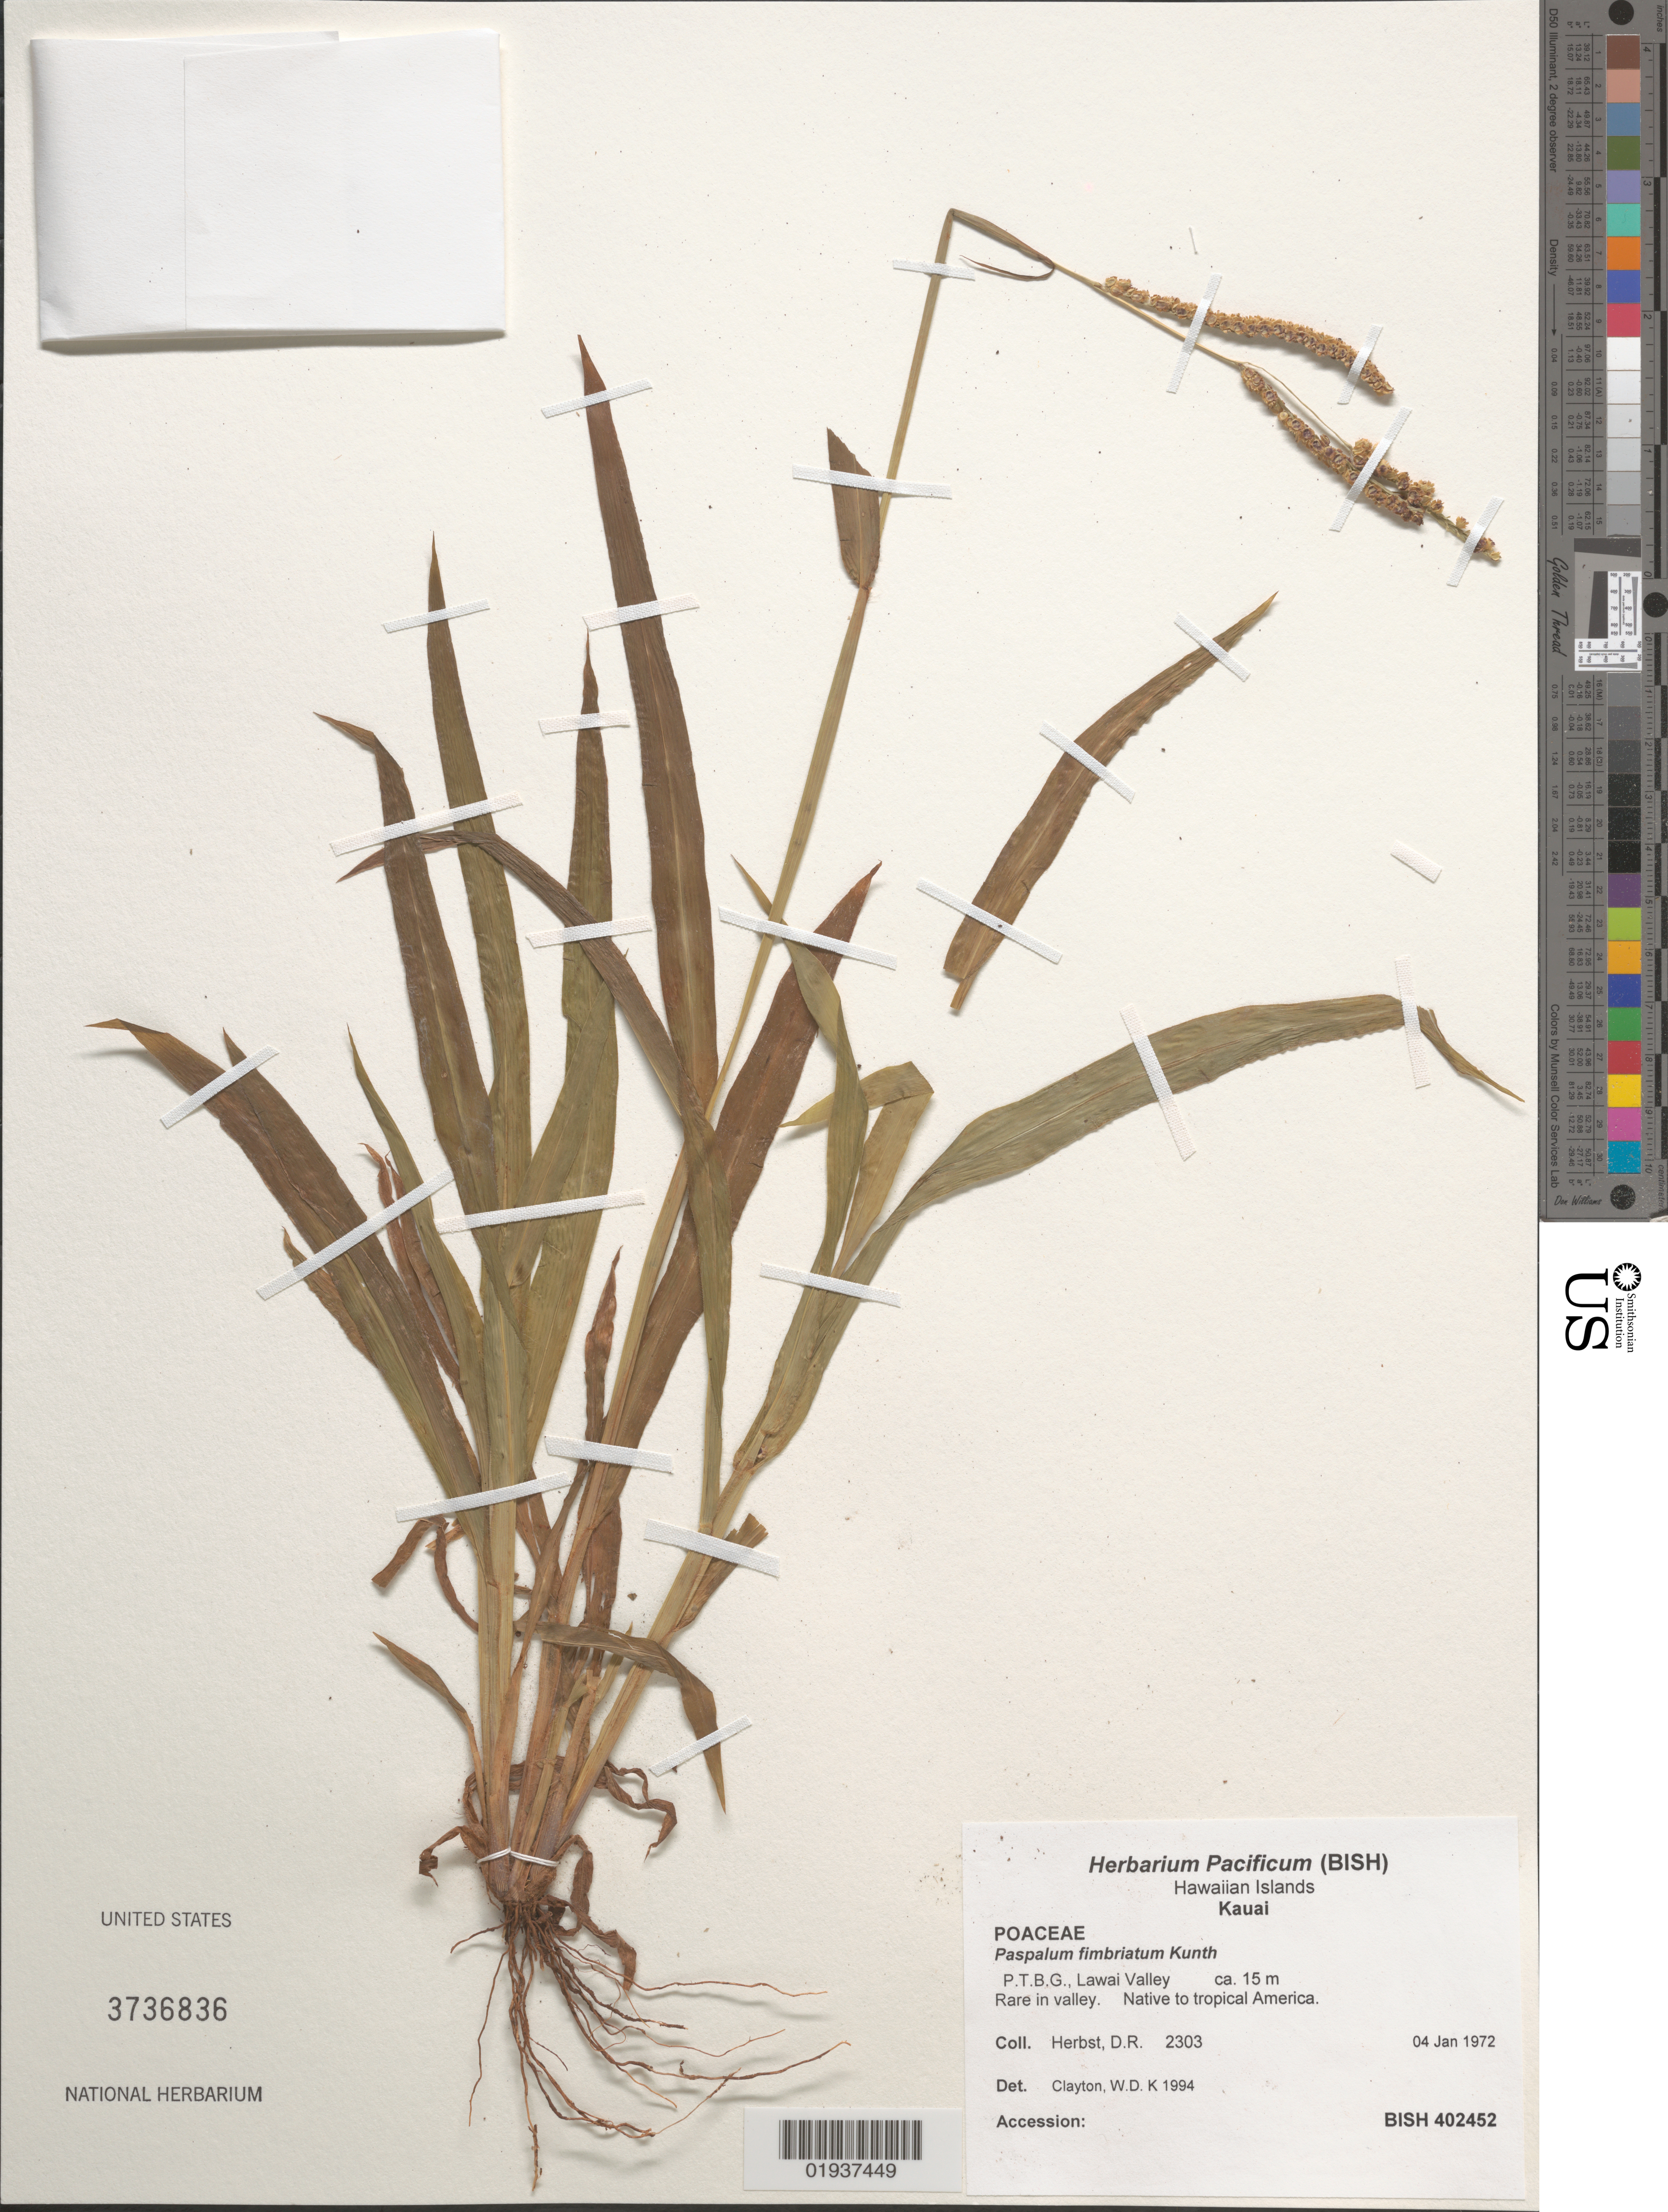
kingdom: Plantae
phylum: Tracheophyta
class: Liliopsida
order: Poales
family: Poaceae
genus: Paspalum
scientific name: Paspalum fimbriatum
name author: Kunth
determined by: Clayton, W. D.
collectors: D. R. Herbst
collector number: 2303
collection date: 1972-01-04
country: United States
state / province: Hawaii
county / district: Kauai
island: Kaua'i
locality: P.T.B.G., Lawai Valley.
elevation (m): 15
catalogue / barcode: US 3736836